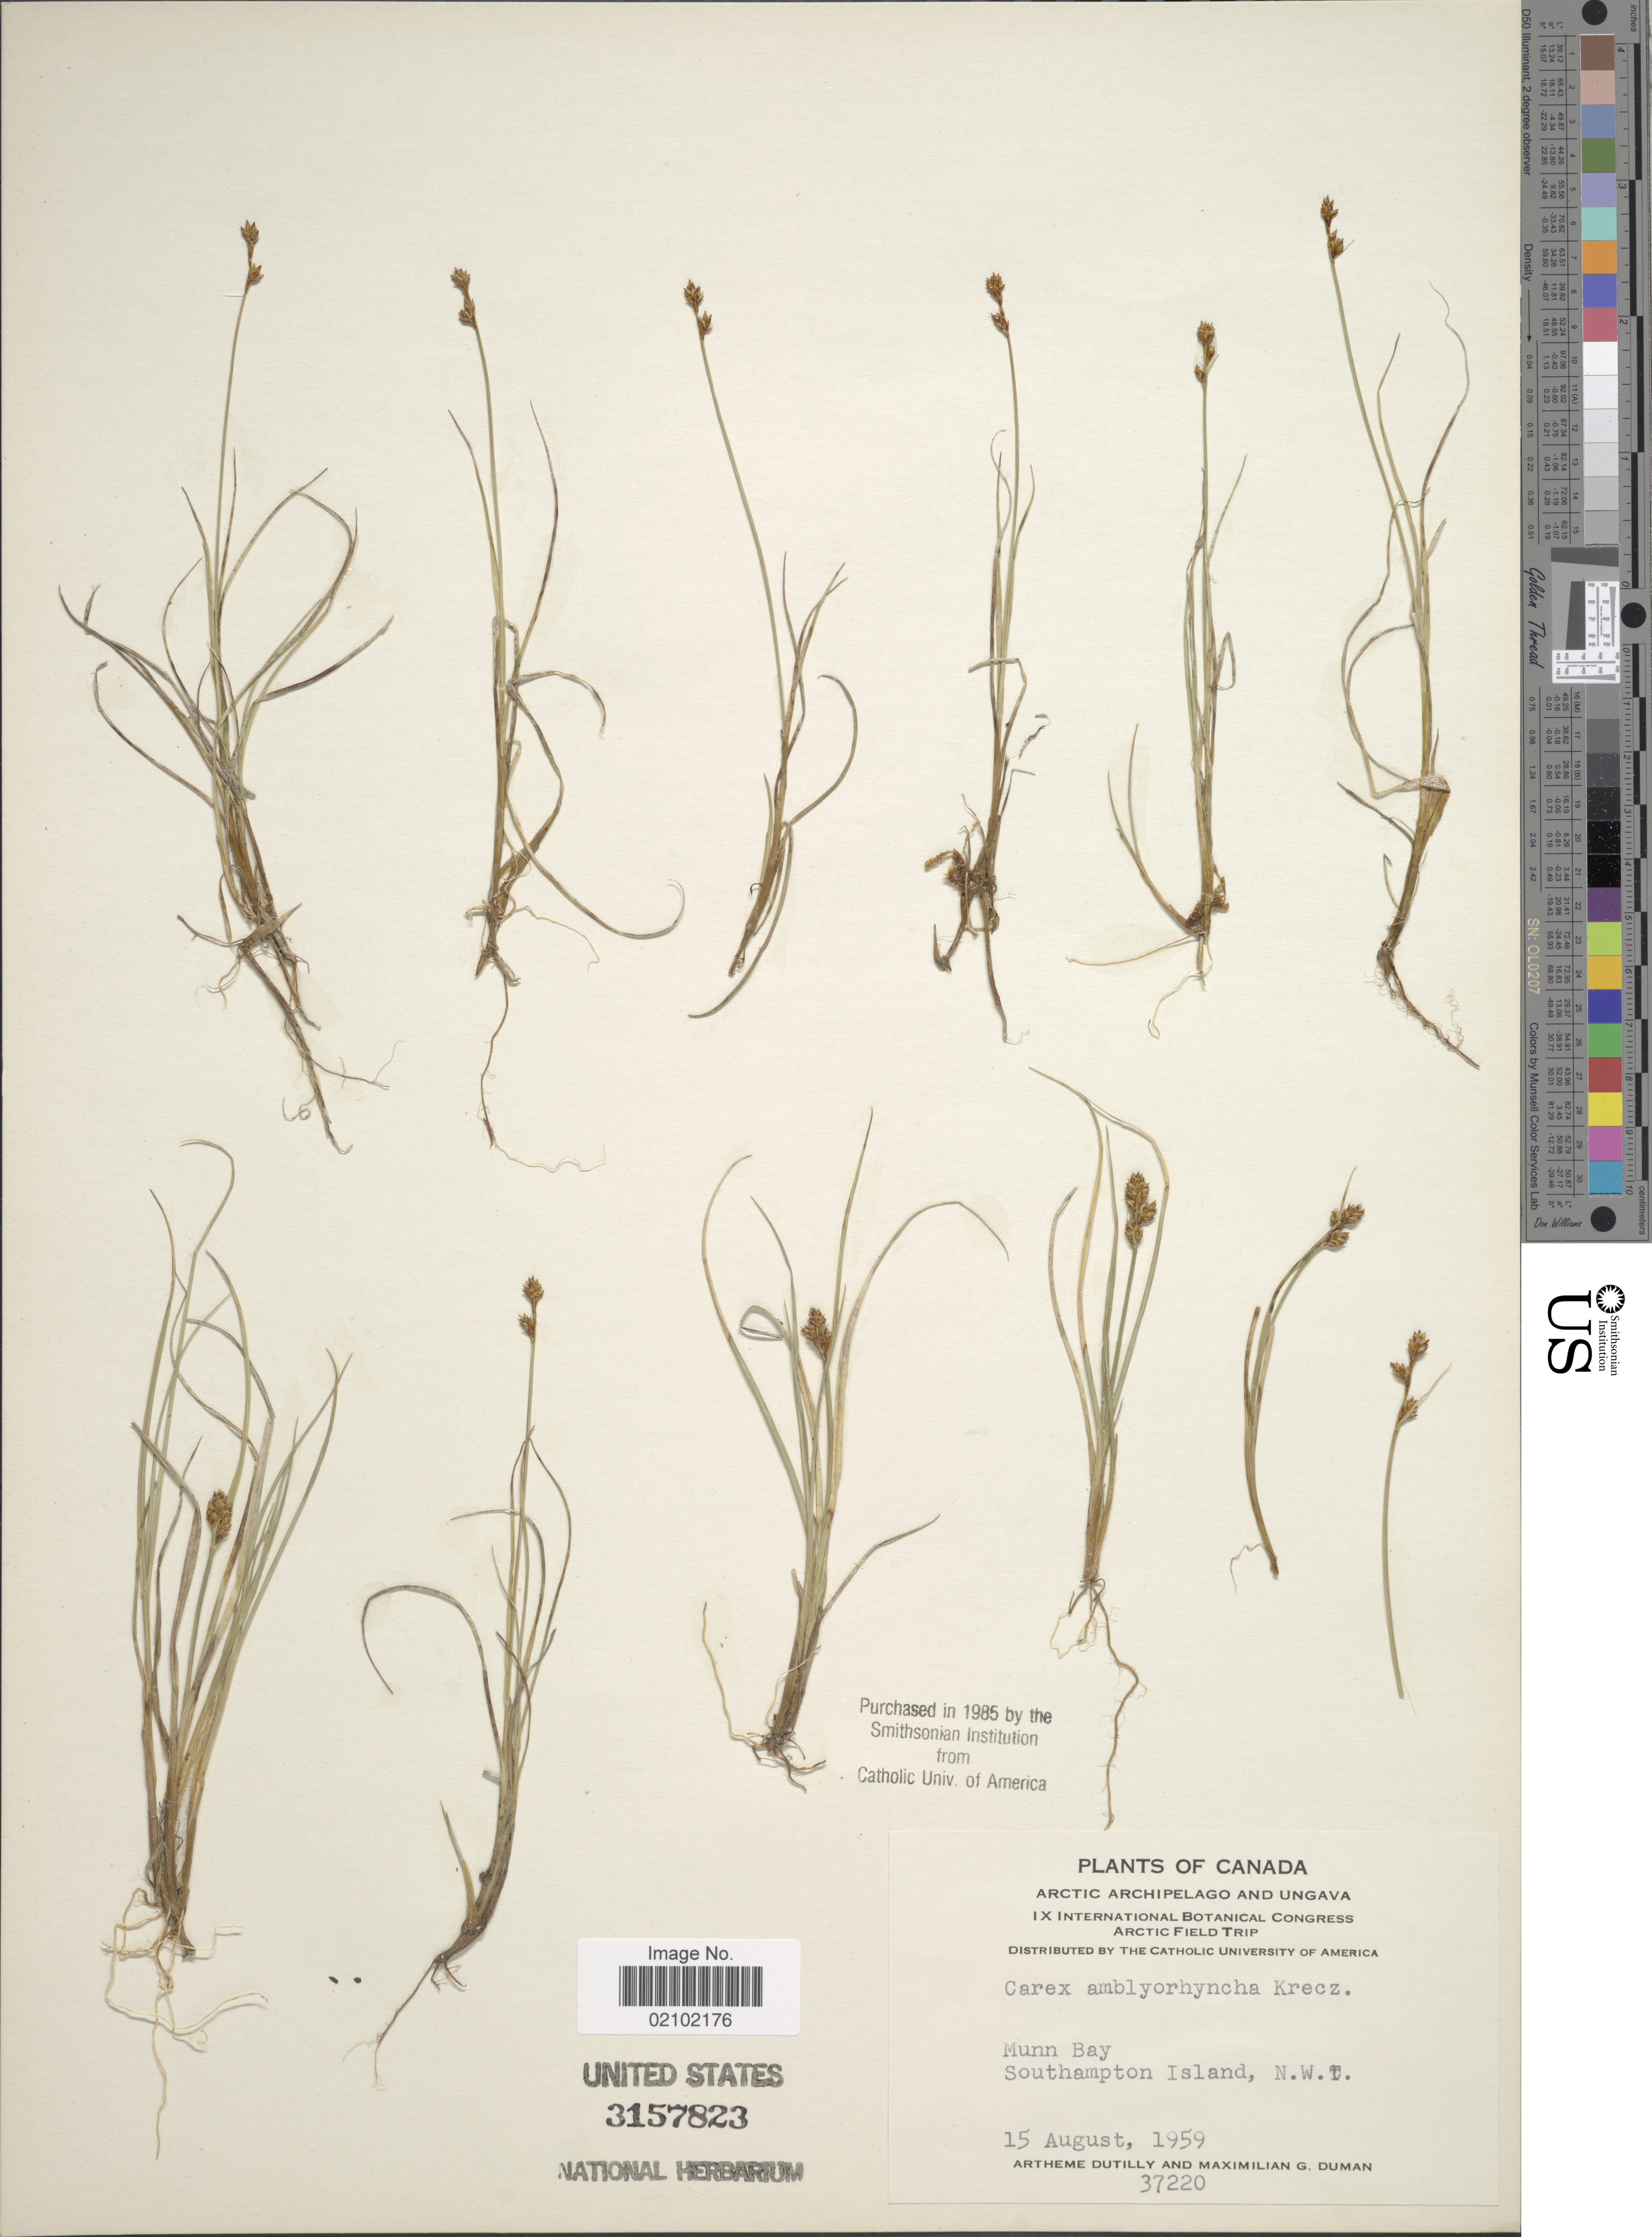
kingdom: Plantae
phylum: Tracheophyta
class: Liliopsida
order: Poales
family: Cyperaceae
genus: Carex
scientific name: Carex marina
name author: Dewey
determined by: Strong, Mark T., (BOT), Smithsonian Institution - National Museum of Natural History (UNITED STATES)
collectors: A. Dutilly & M. Duman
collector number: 37220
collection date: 1959-08-15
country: Canada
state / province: Northwest Territories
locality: Arctic Archipelago and Ungava. Munn Bay. Southampton Island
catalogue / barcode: US 3157823